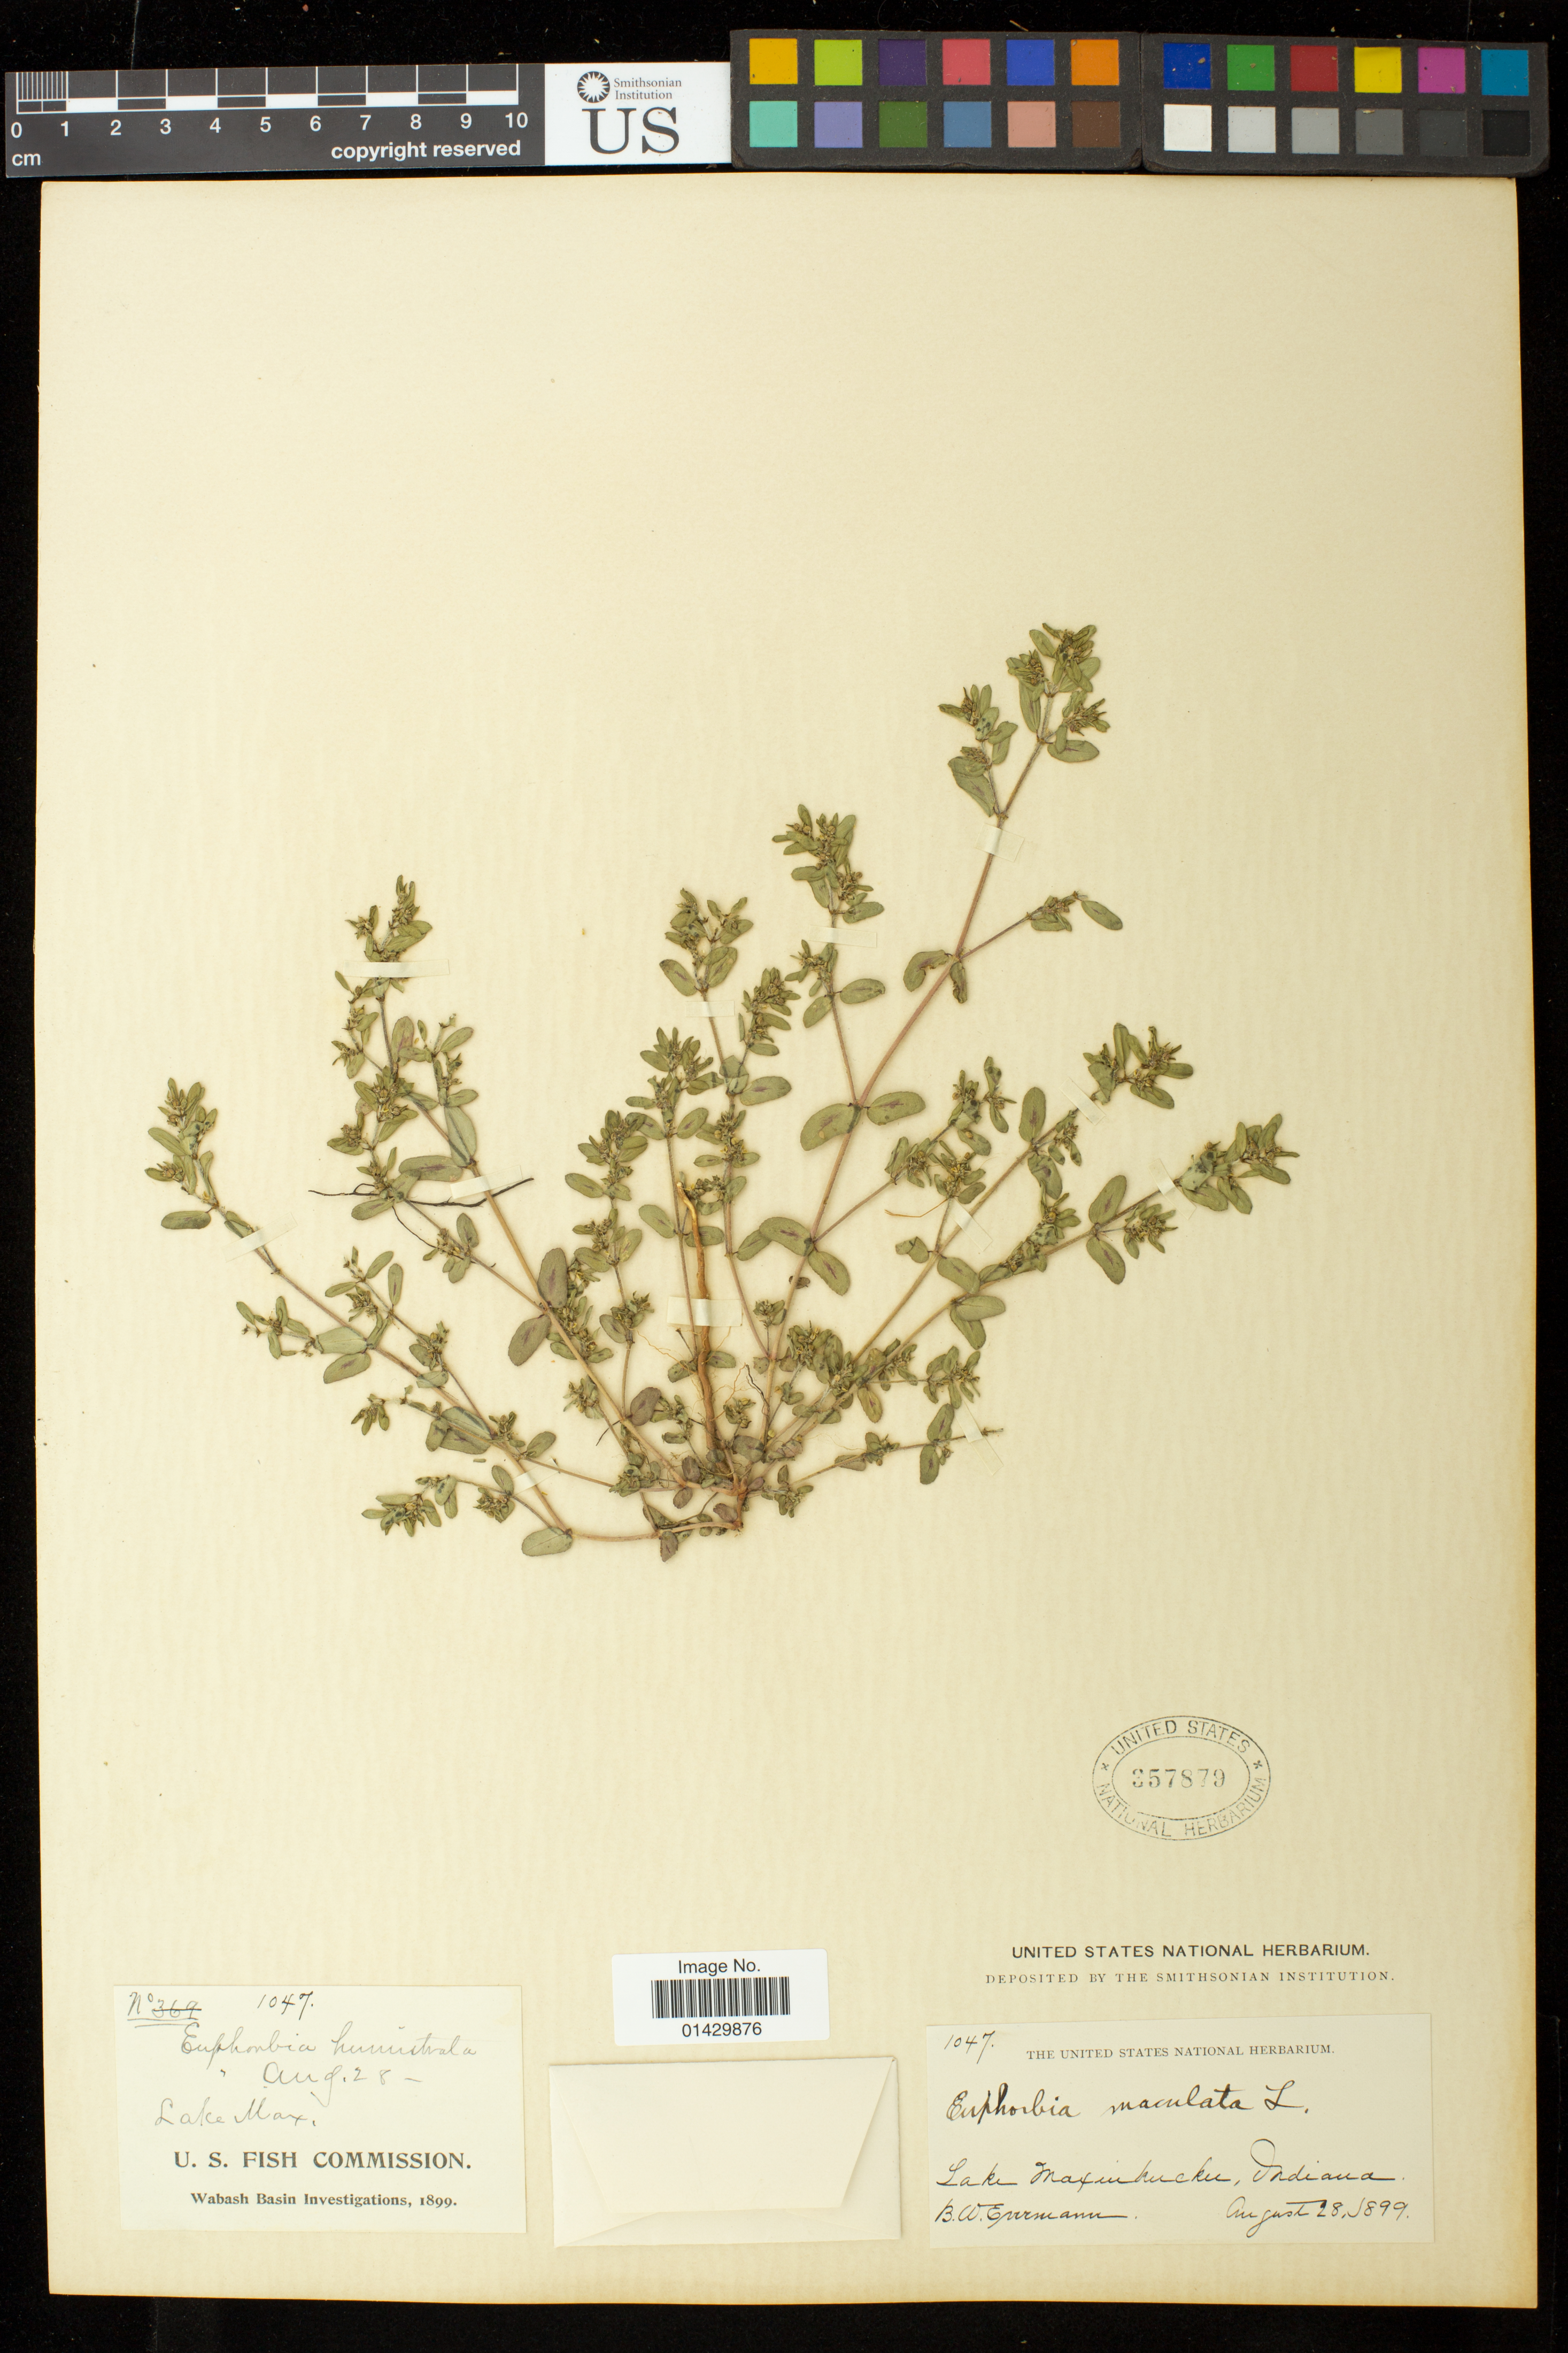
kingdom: Plantae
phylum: Tracheophyta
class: Magnoliopsida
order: Malpighiales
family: Euphorbiaceae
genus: Euphorbia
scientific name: Euphorbia maculata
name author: L.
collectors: B. W. Evermann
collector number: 1047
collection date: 1899-08-28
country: United States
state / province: Indiana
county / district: Marshall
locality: Lake Maxinkuckee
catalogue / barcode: US 357879